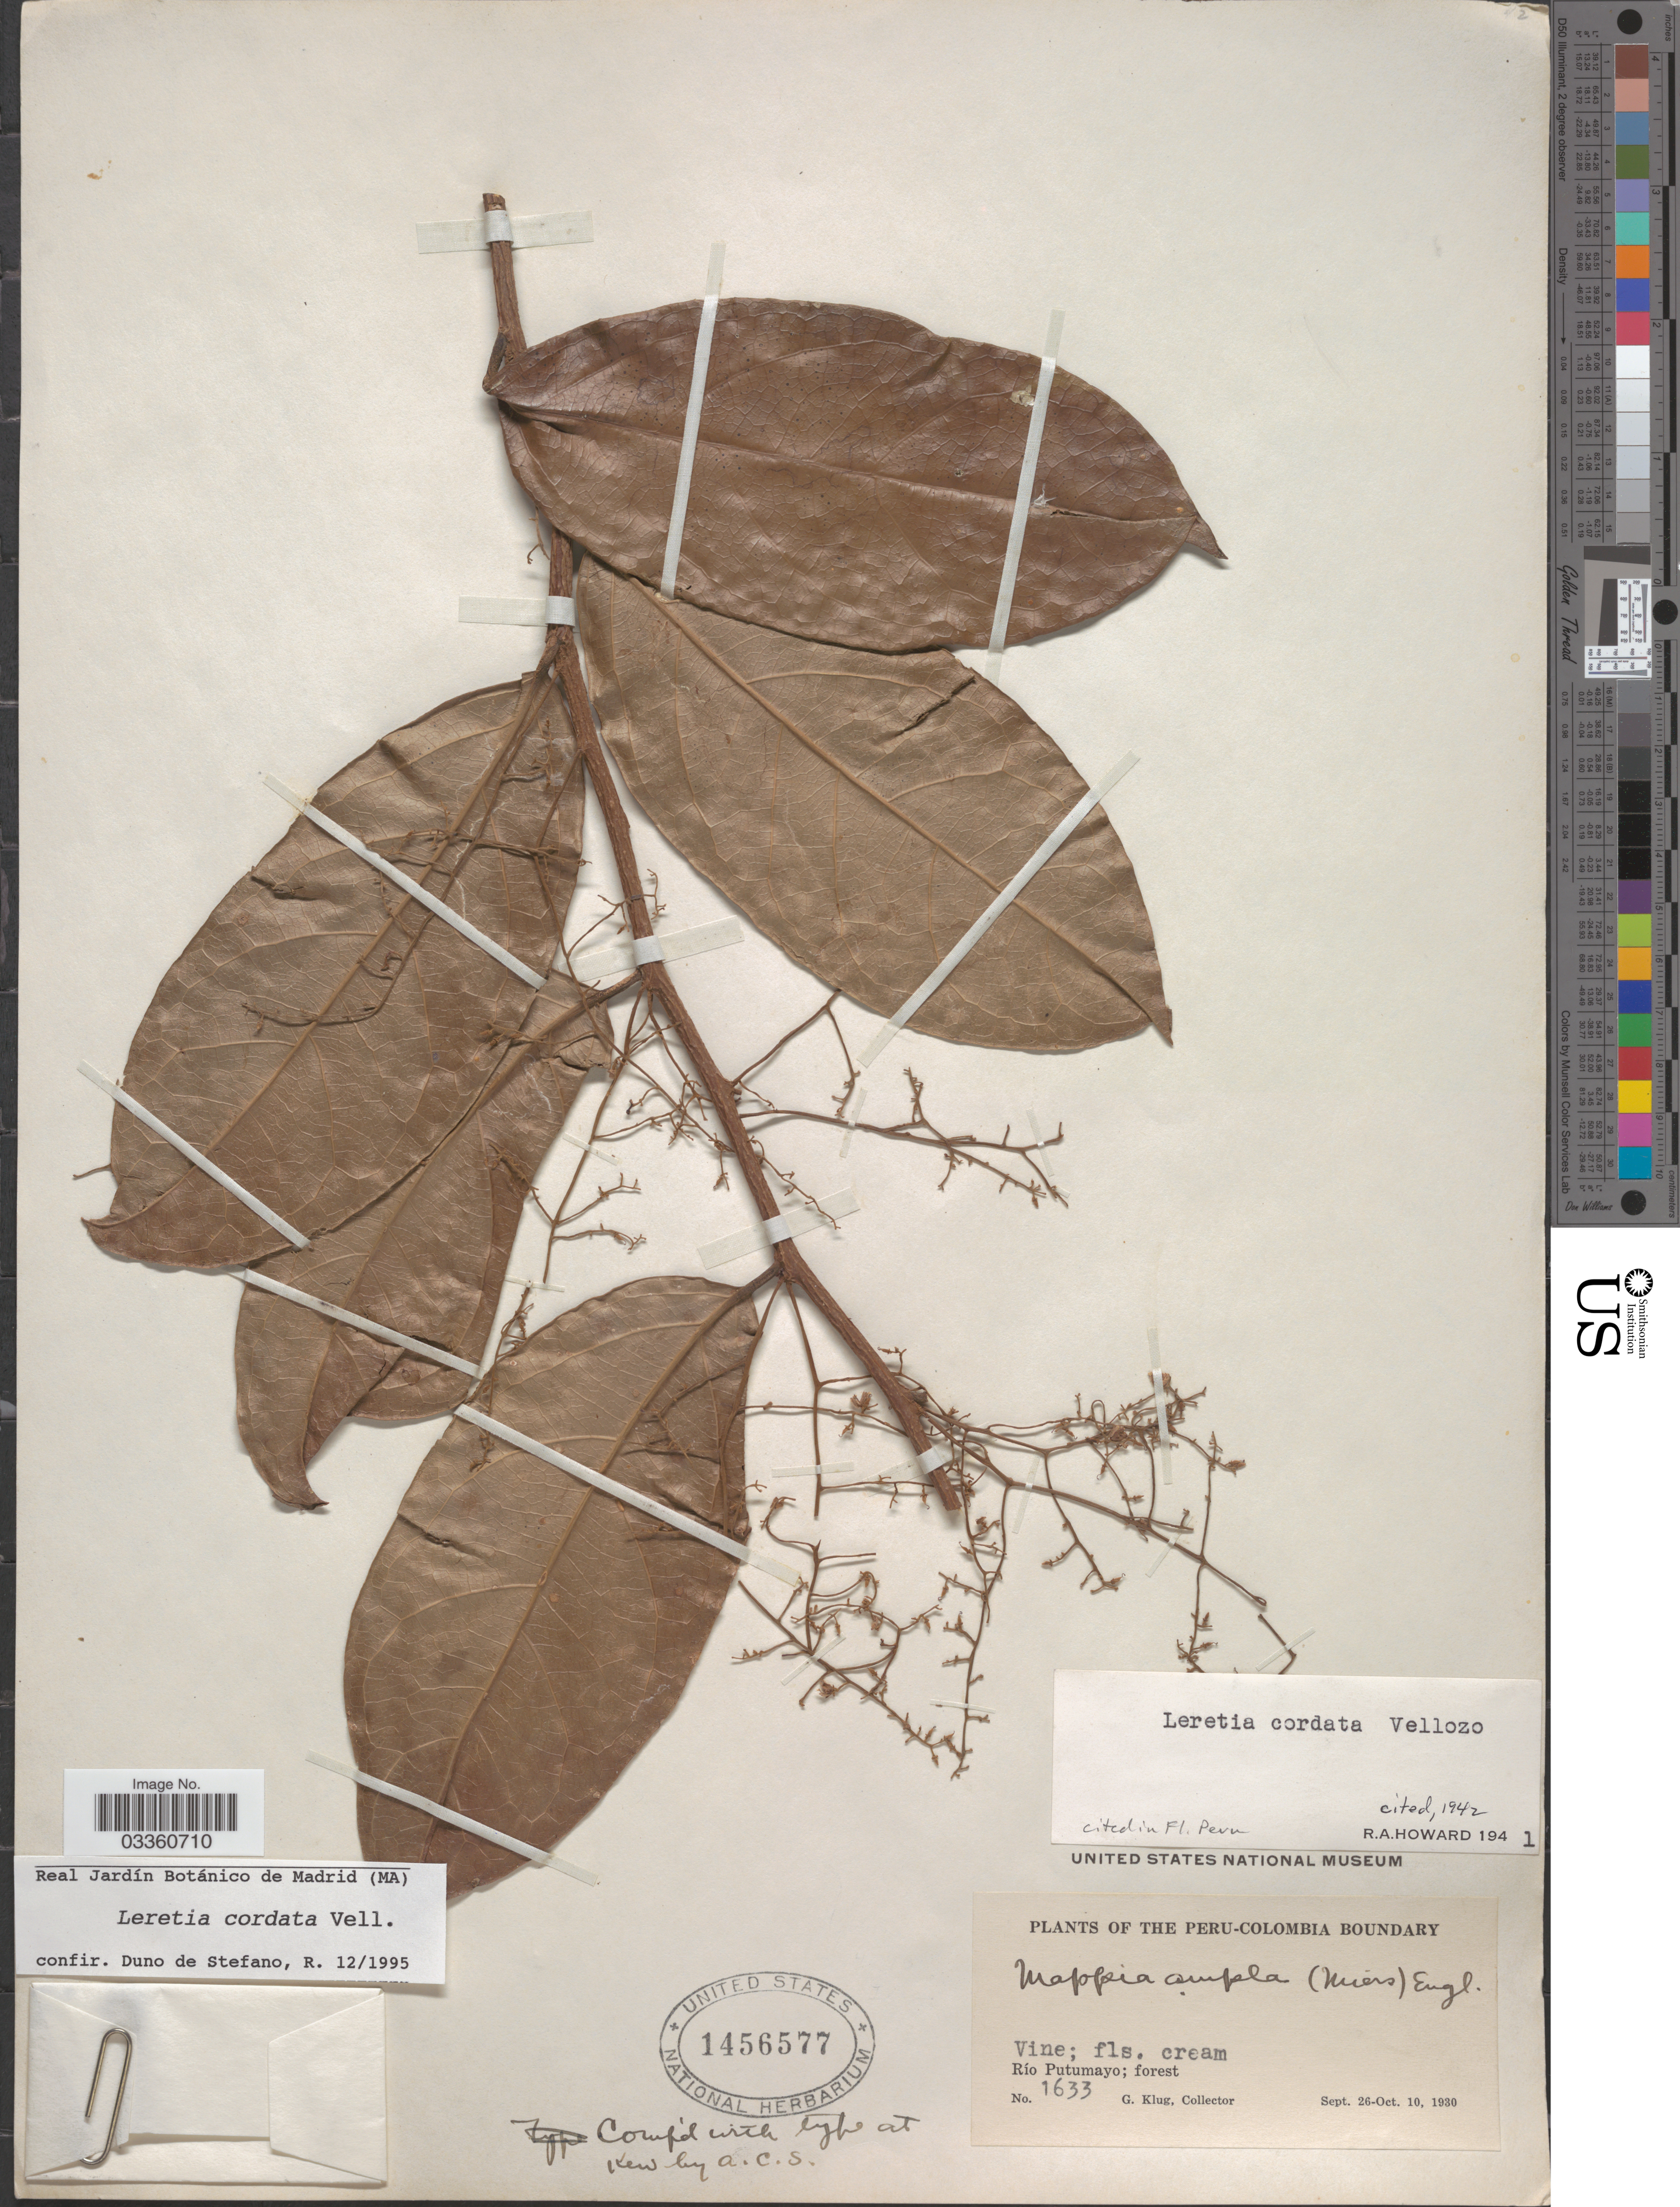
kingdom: Plantae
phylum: Tracheophyta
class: Magnoliopsida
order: Icacinales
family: Icacinaceae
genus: Leretia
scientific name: Leretia cordata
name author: Vell.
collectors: G. Klug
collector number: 1633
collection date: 1930-09-26/1930-10-10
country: Colombia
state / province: Putumayo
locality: Peru-Colombia boundary, Río Putumayo.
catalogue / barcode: US 1456577